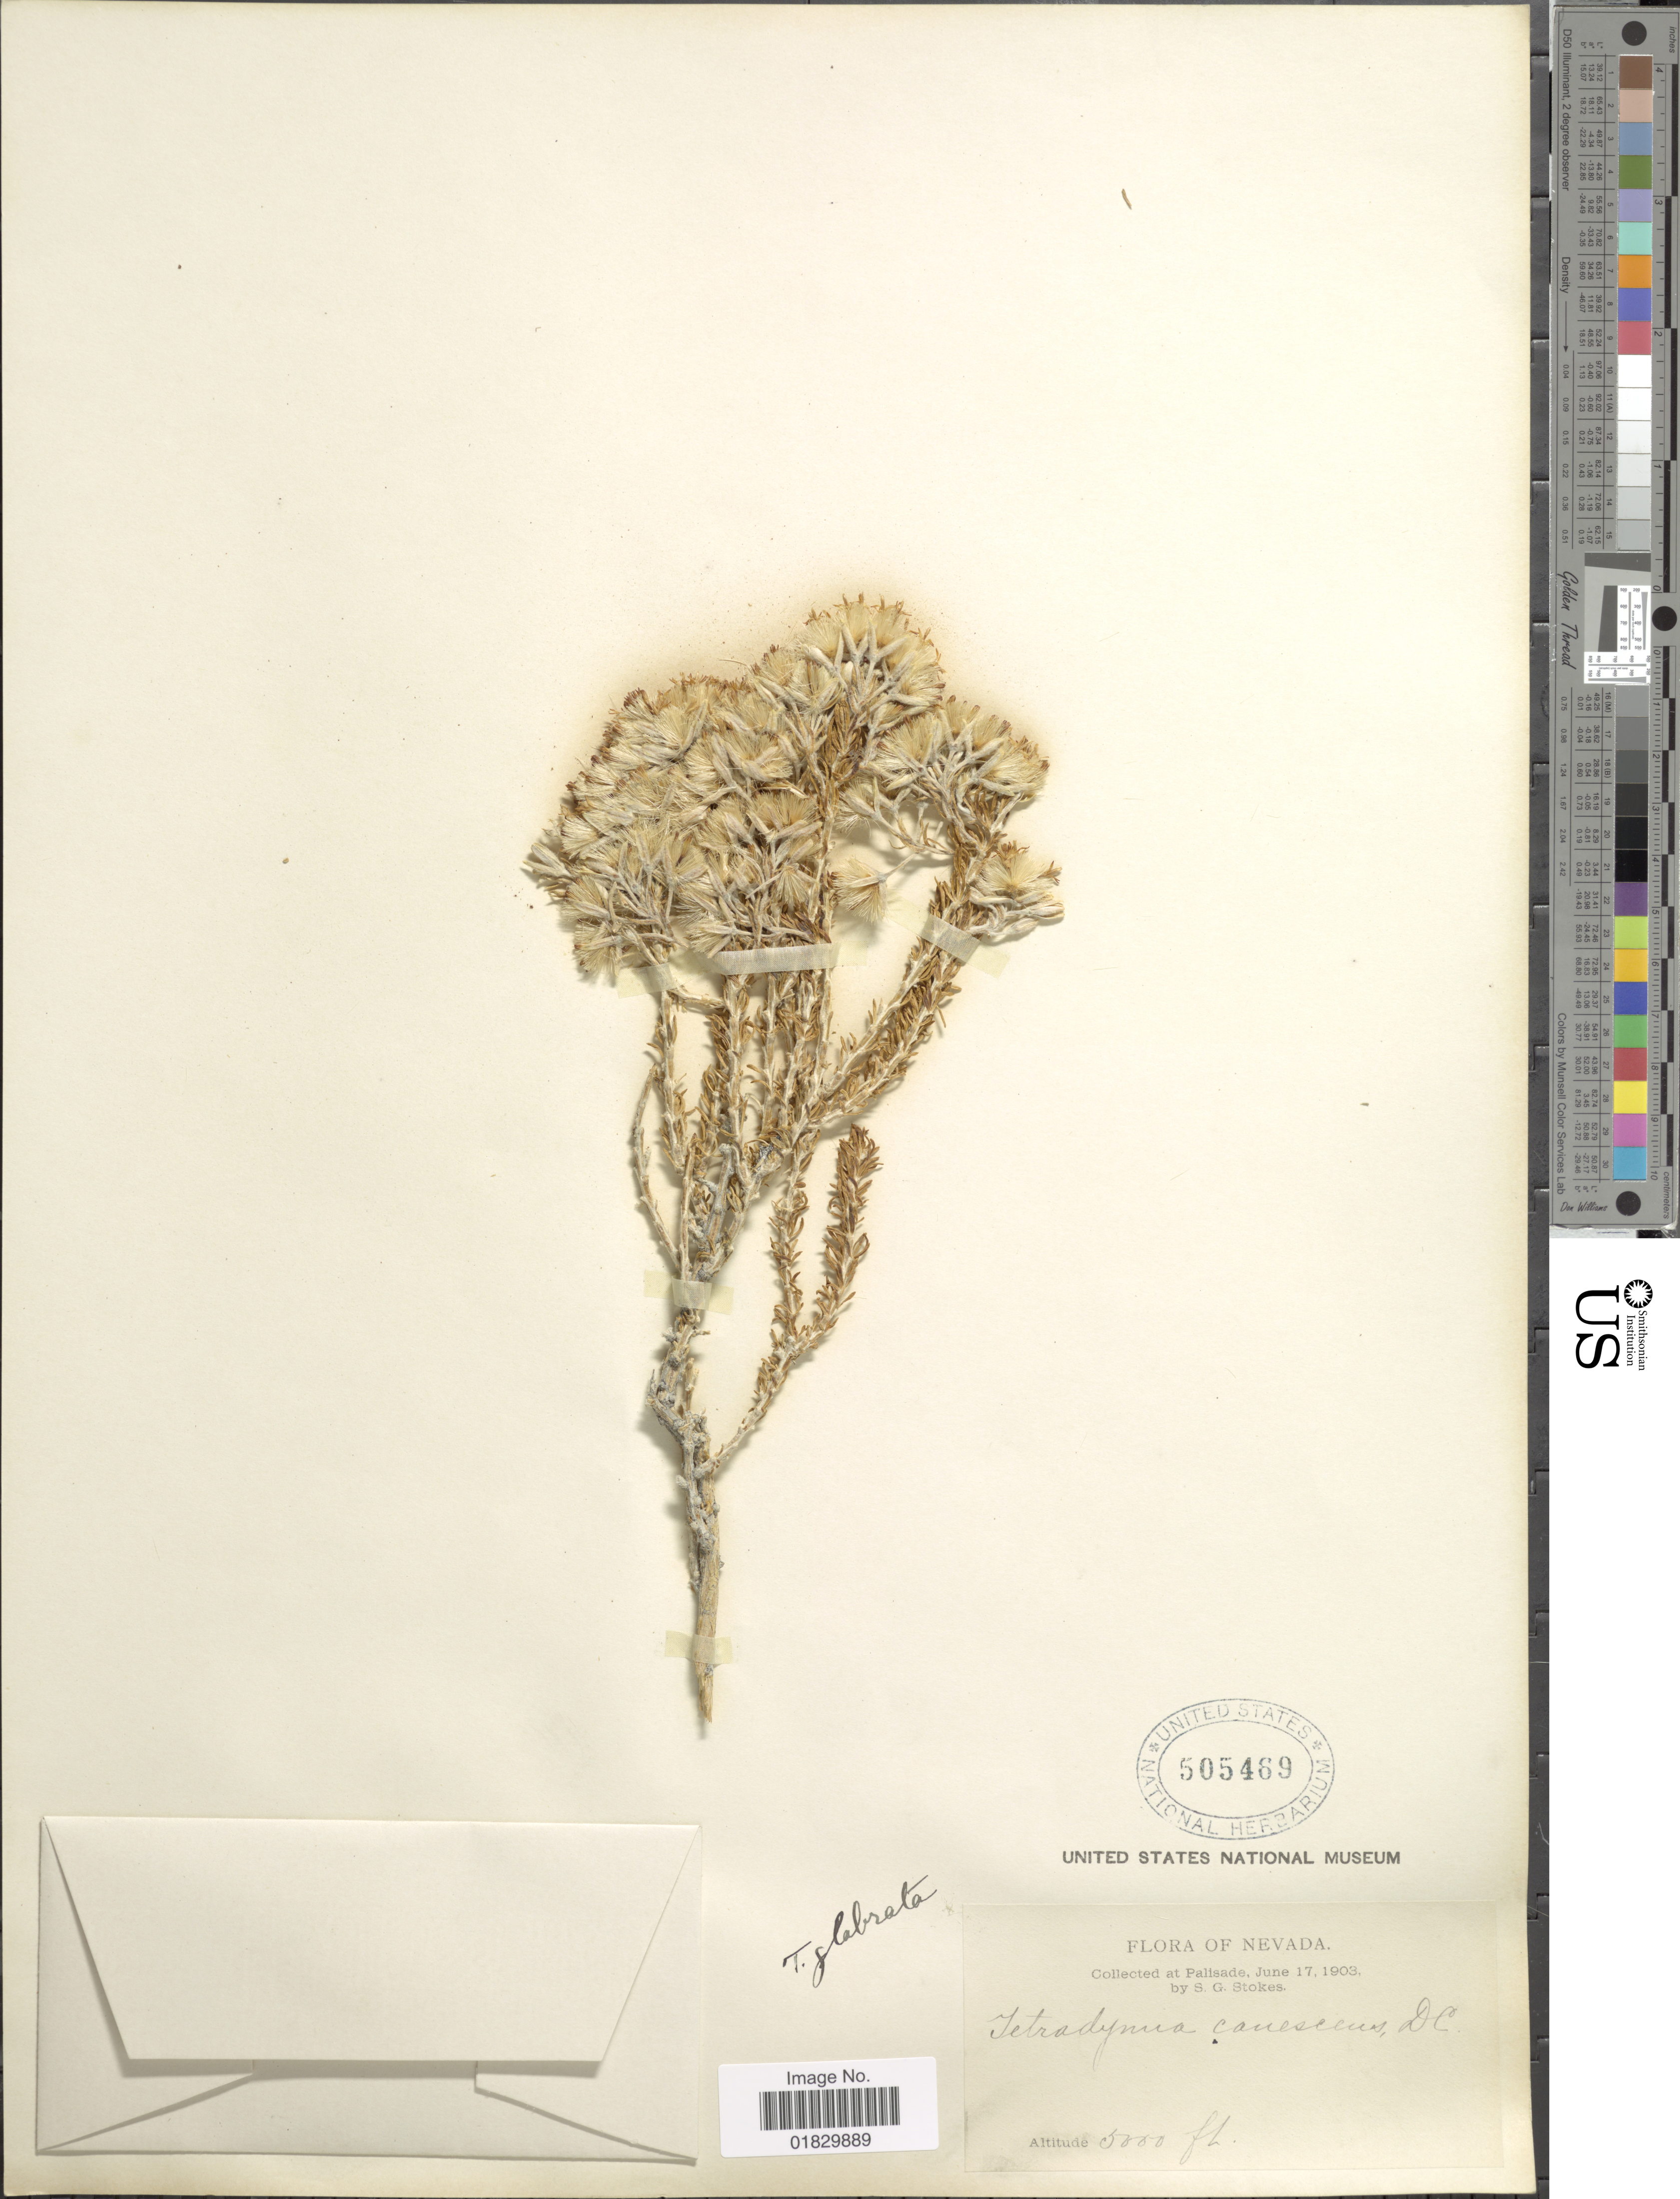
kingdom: Plantae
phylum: Tracheophyta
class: Magnoliopsida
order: Asterales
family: Asteraceae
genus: Tetradymia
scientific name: Tetradymia glabrata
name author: Torr. & A. Gray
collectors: S. G. Stokes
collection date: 1903-06-17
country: United States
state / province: Nevada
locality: At Palisade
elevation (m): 1524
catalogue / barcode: US 505469